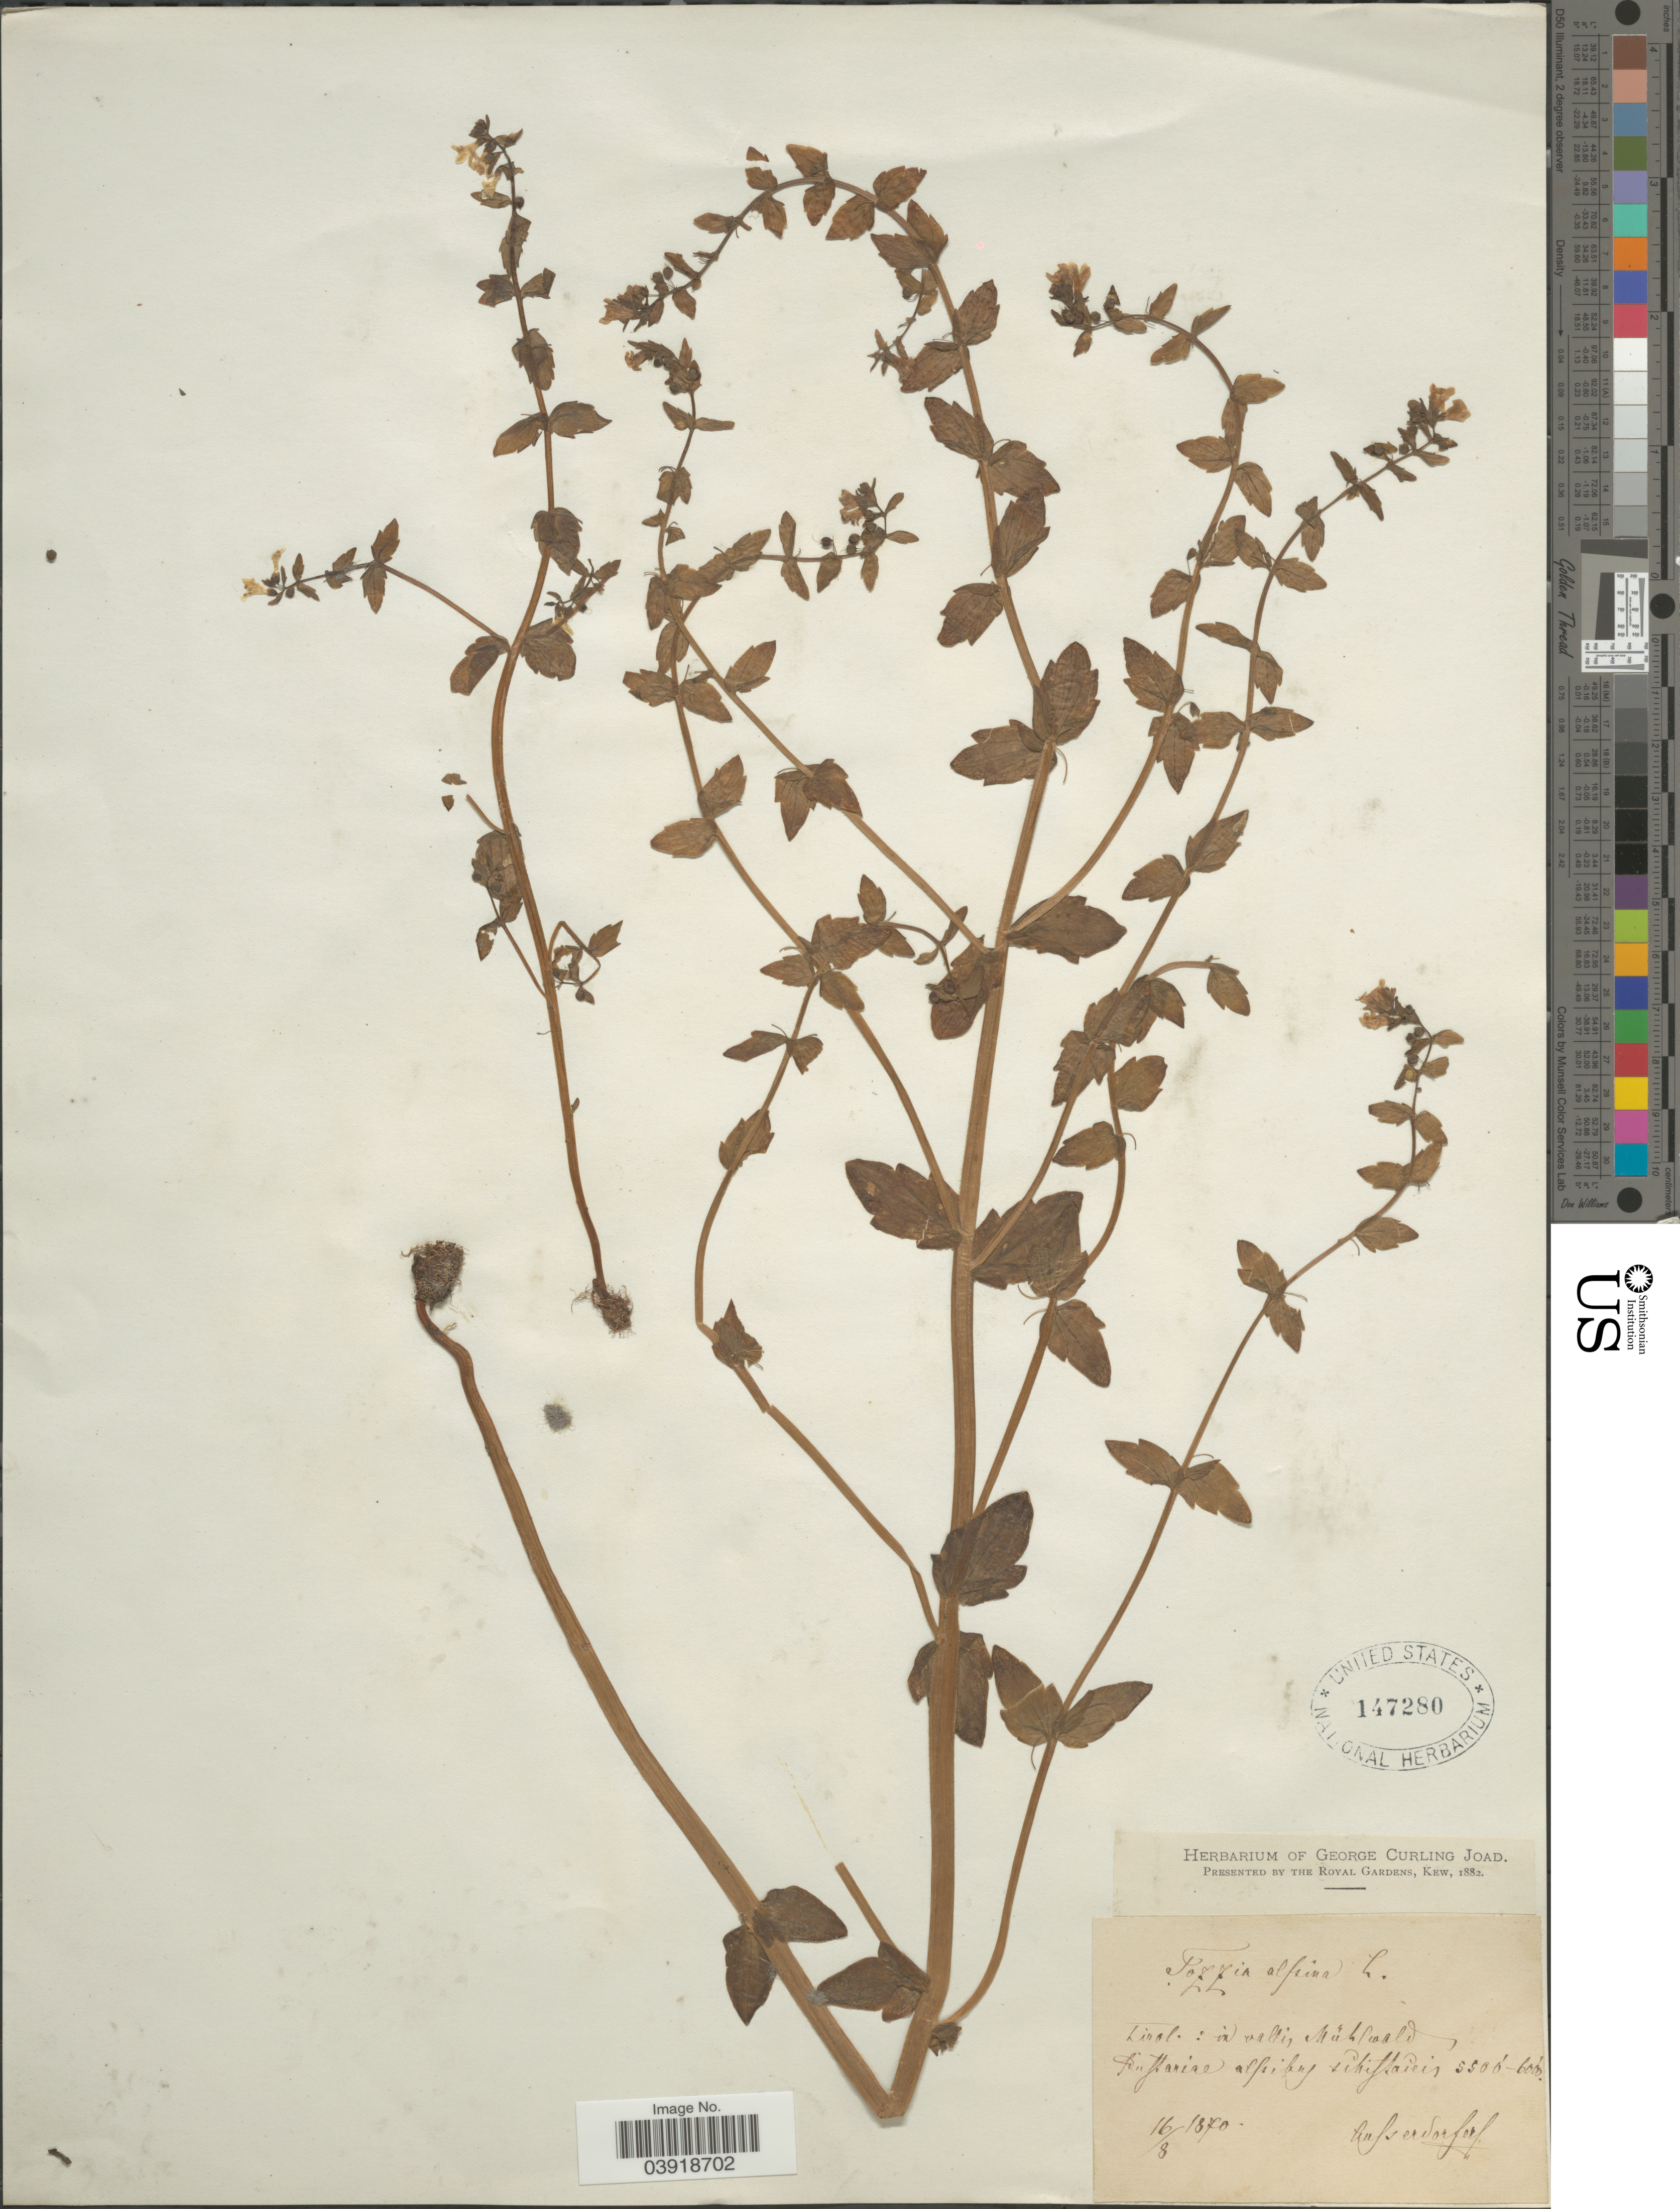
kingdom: Plantae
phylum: Tracheophyta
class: Magnoliopsida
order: Lamiales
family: Orobanchaceae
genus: Tozzia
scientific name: Tozzia alpina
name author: L.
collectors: Ausserdorfer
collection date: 1870-08-16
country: Italy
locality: Tirol: in valli, Mühlwald.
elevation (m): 1676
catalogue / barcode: US 147280